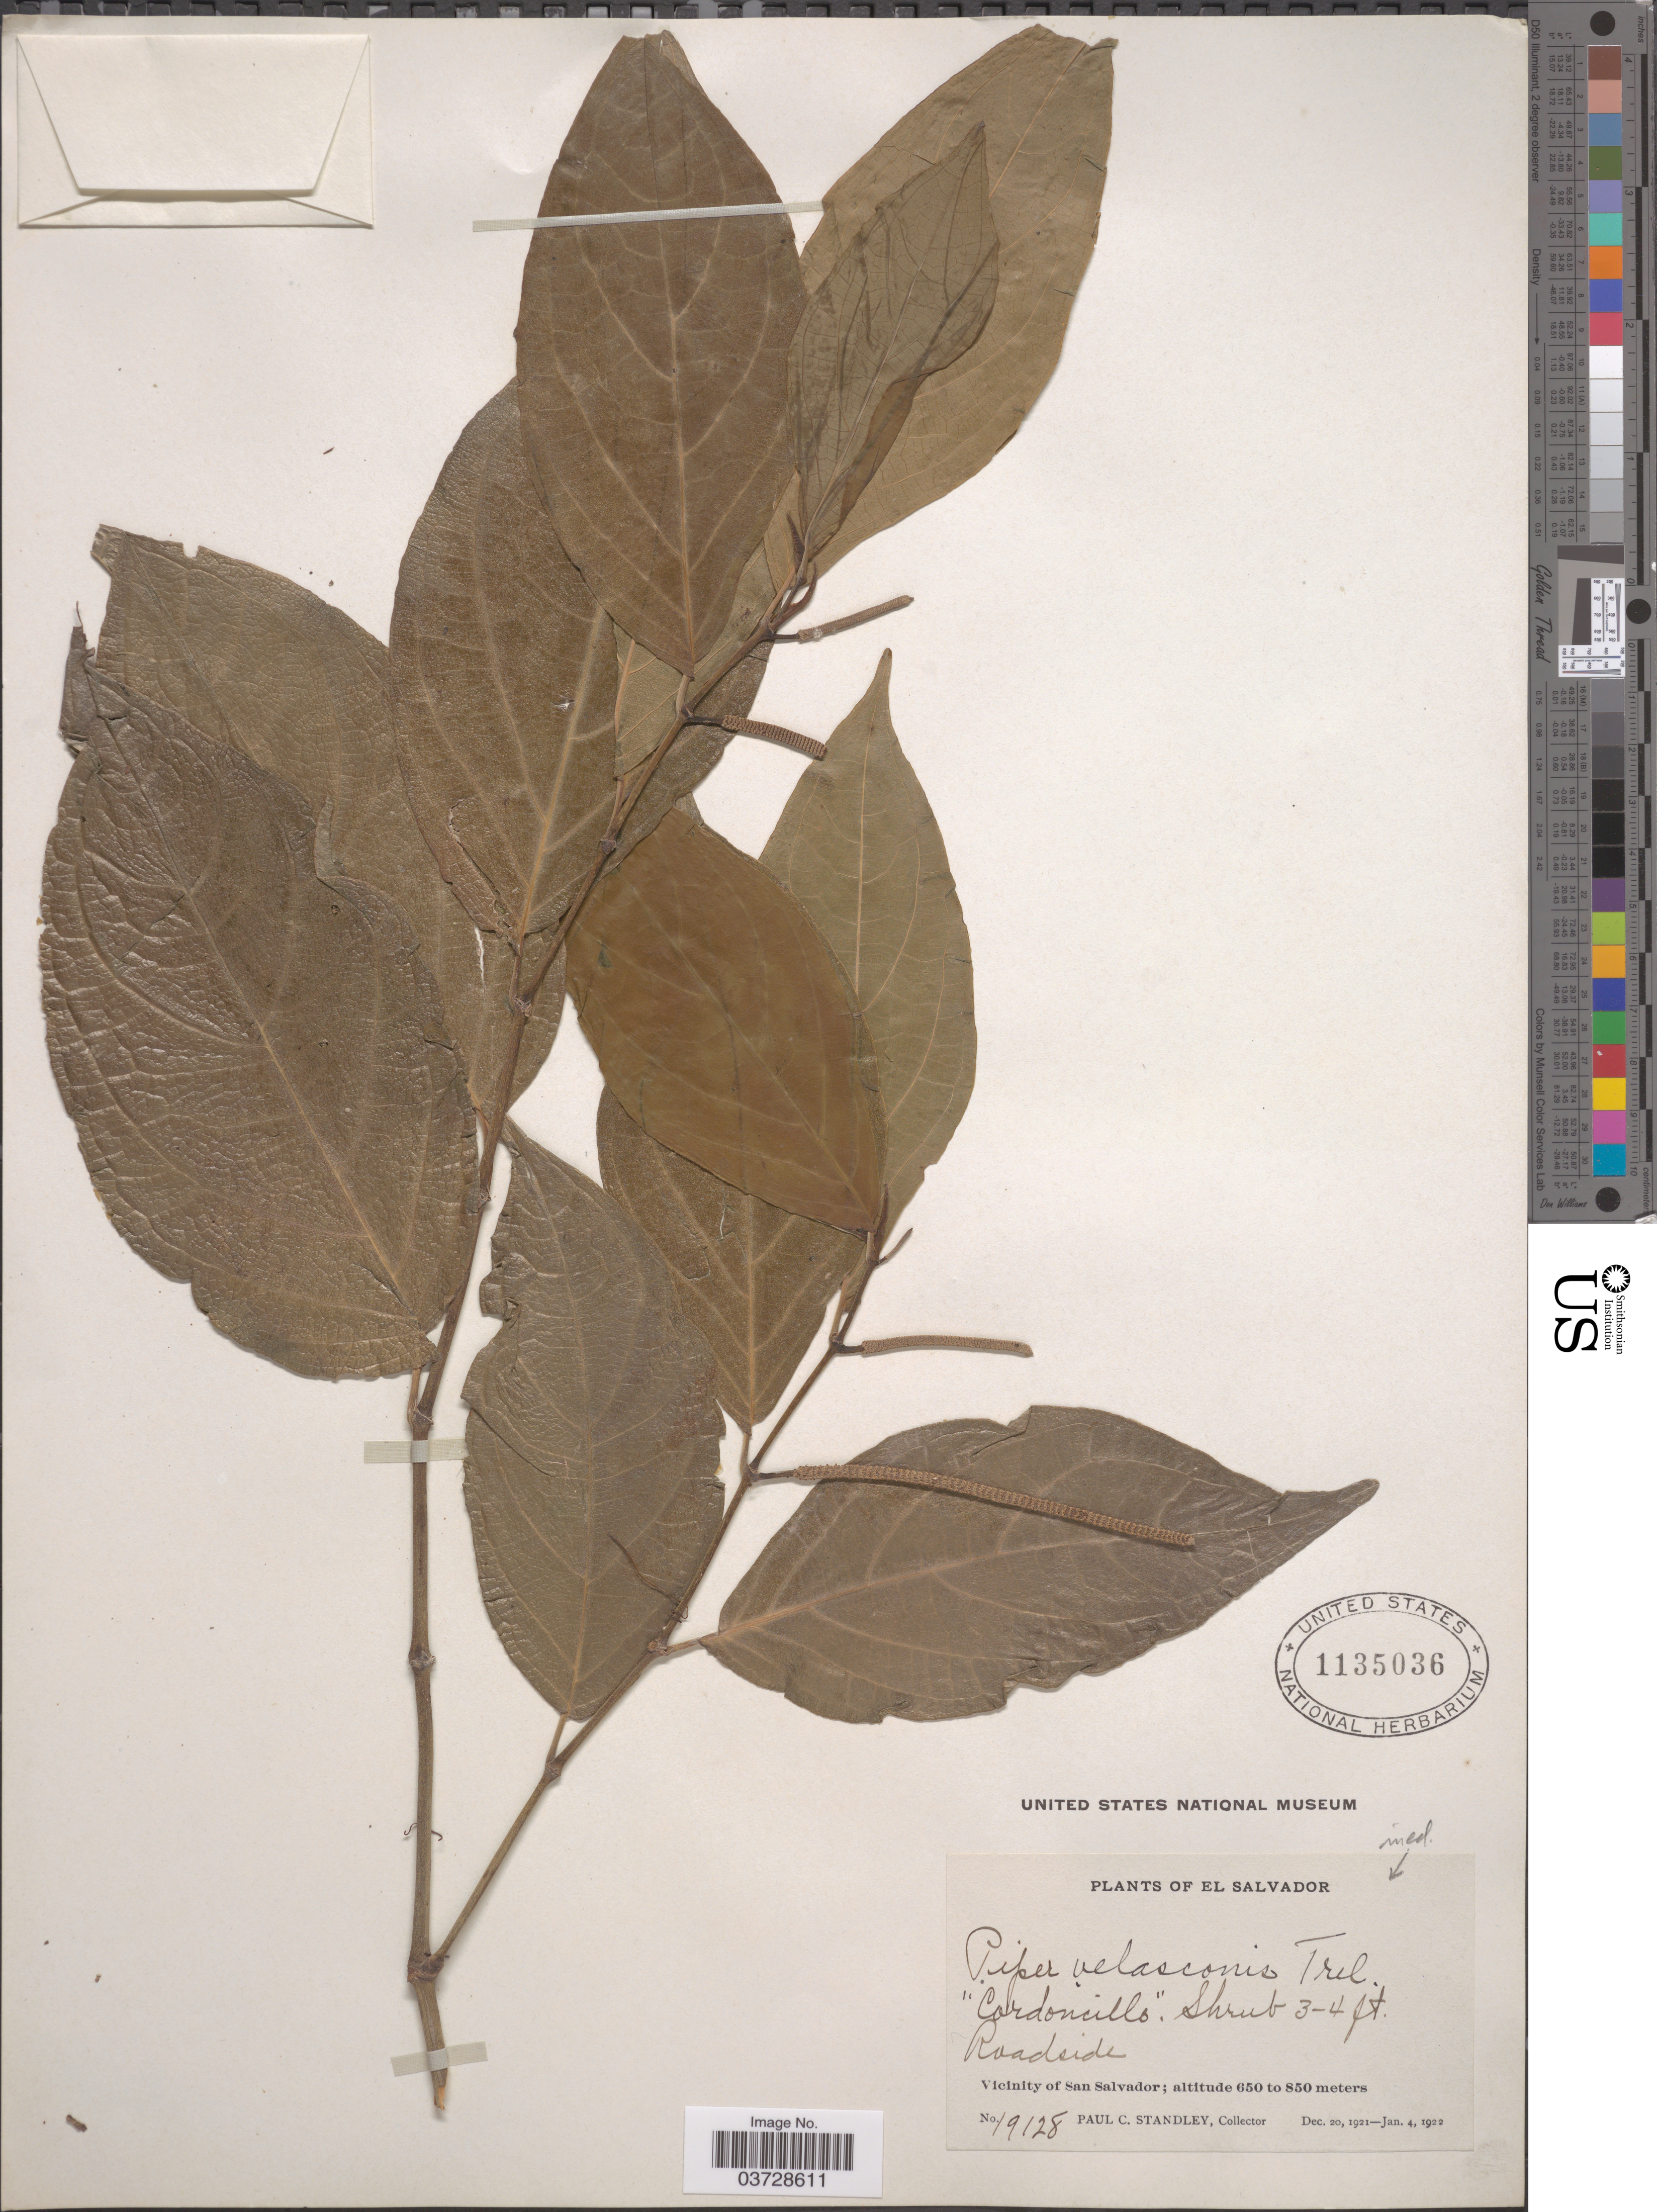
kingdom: Plantae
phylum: Tracheophyta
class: Magnoliopsida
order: Piperales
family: Piperaceae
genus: Piper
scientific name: Piper sp.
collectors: P. C. Standley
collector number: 19128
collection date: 1921-12-20/1922-01-04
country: El Salvador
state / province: San Salvador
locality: Vicinity of San Salvador.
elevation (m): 650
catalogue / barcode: US 1135036